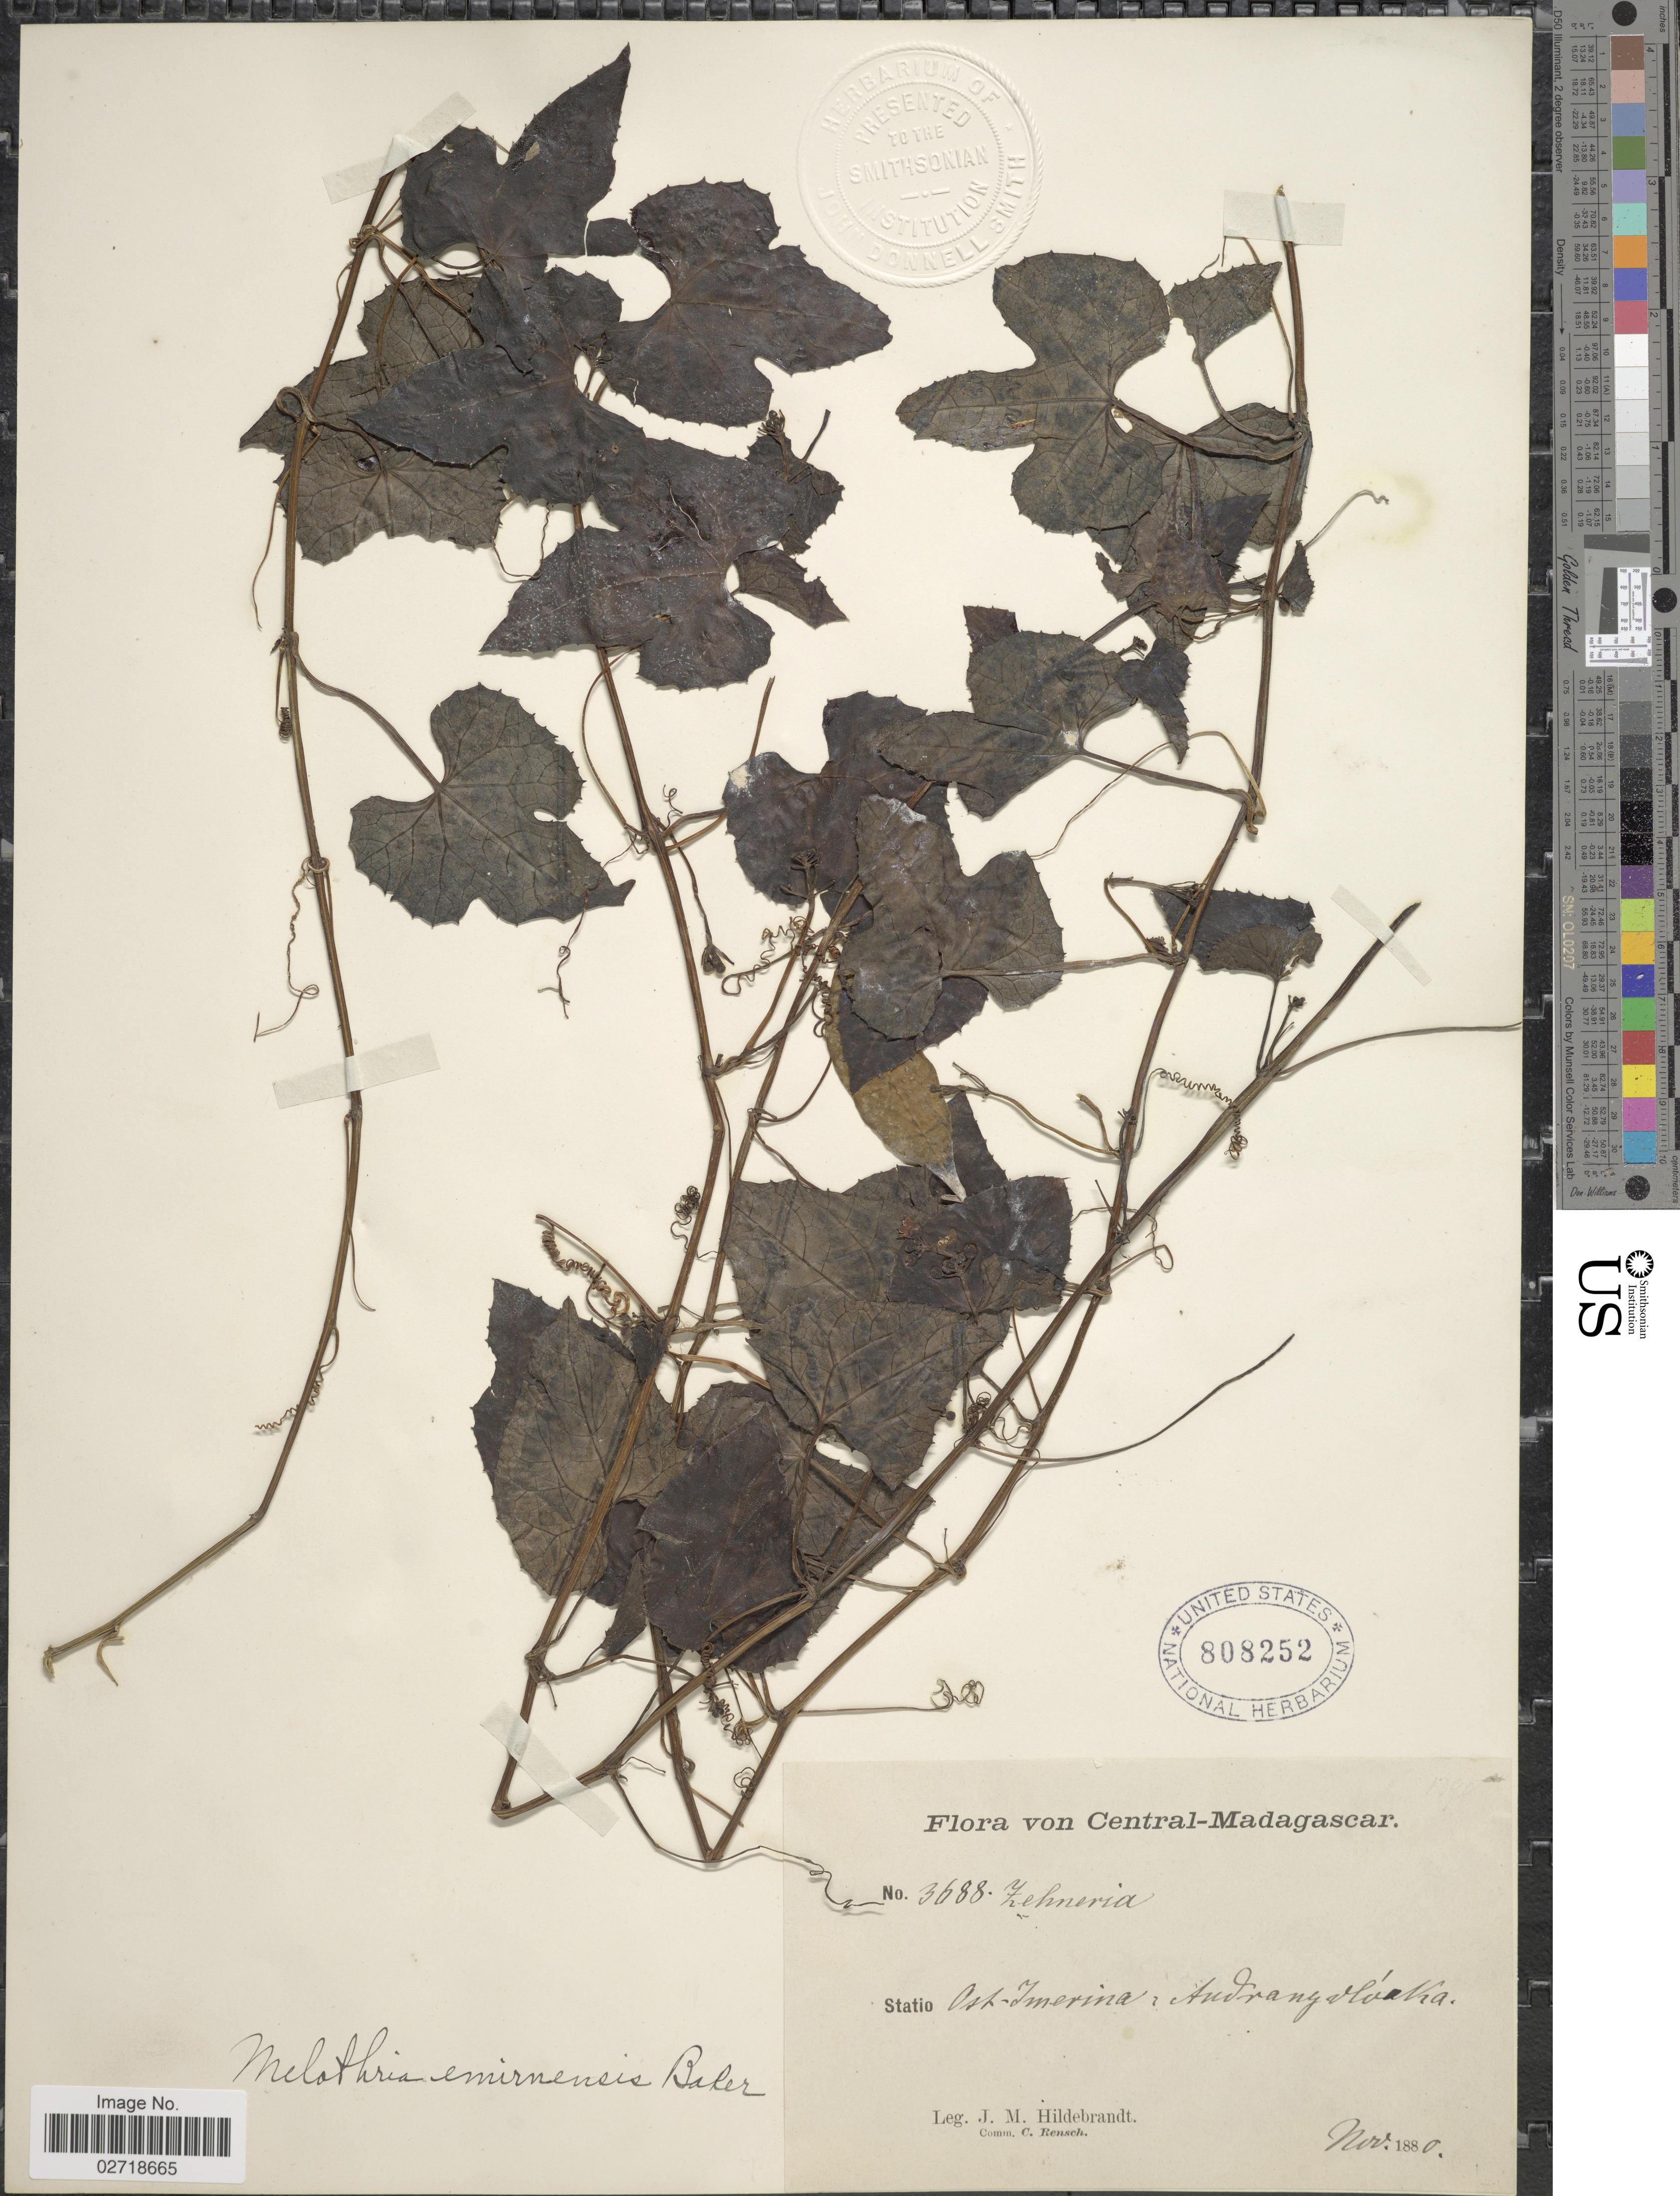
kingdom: Plantae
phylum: Tracheophyta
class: Magnoliopsida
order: Cucurbitales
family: Cucurbitaceae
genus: Zehneria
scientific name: Zehneria emirnensis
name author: (Baker) Keraudren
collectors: J. Hildebrandt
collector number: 3688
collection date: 1880-11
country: Madagascar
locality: Central-Madagascar, Ost-Imerina: Audrangvloek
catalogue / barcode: US 808252